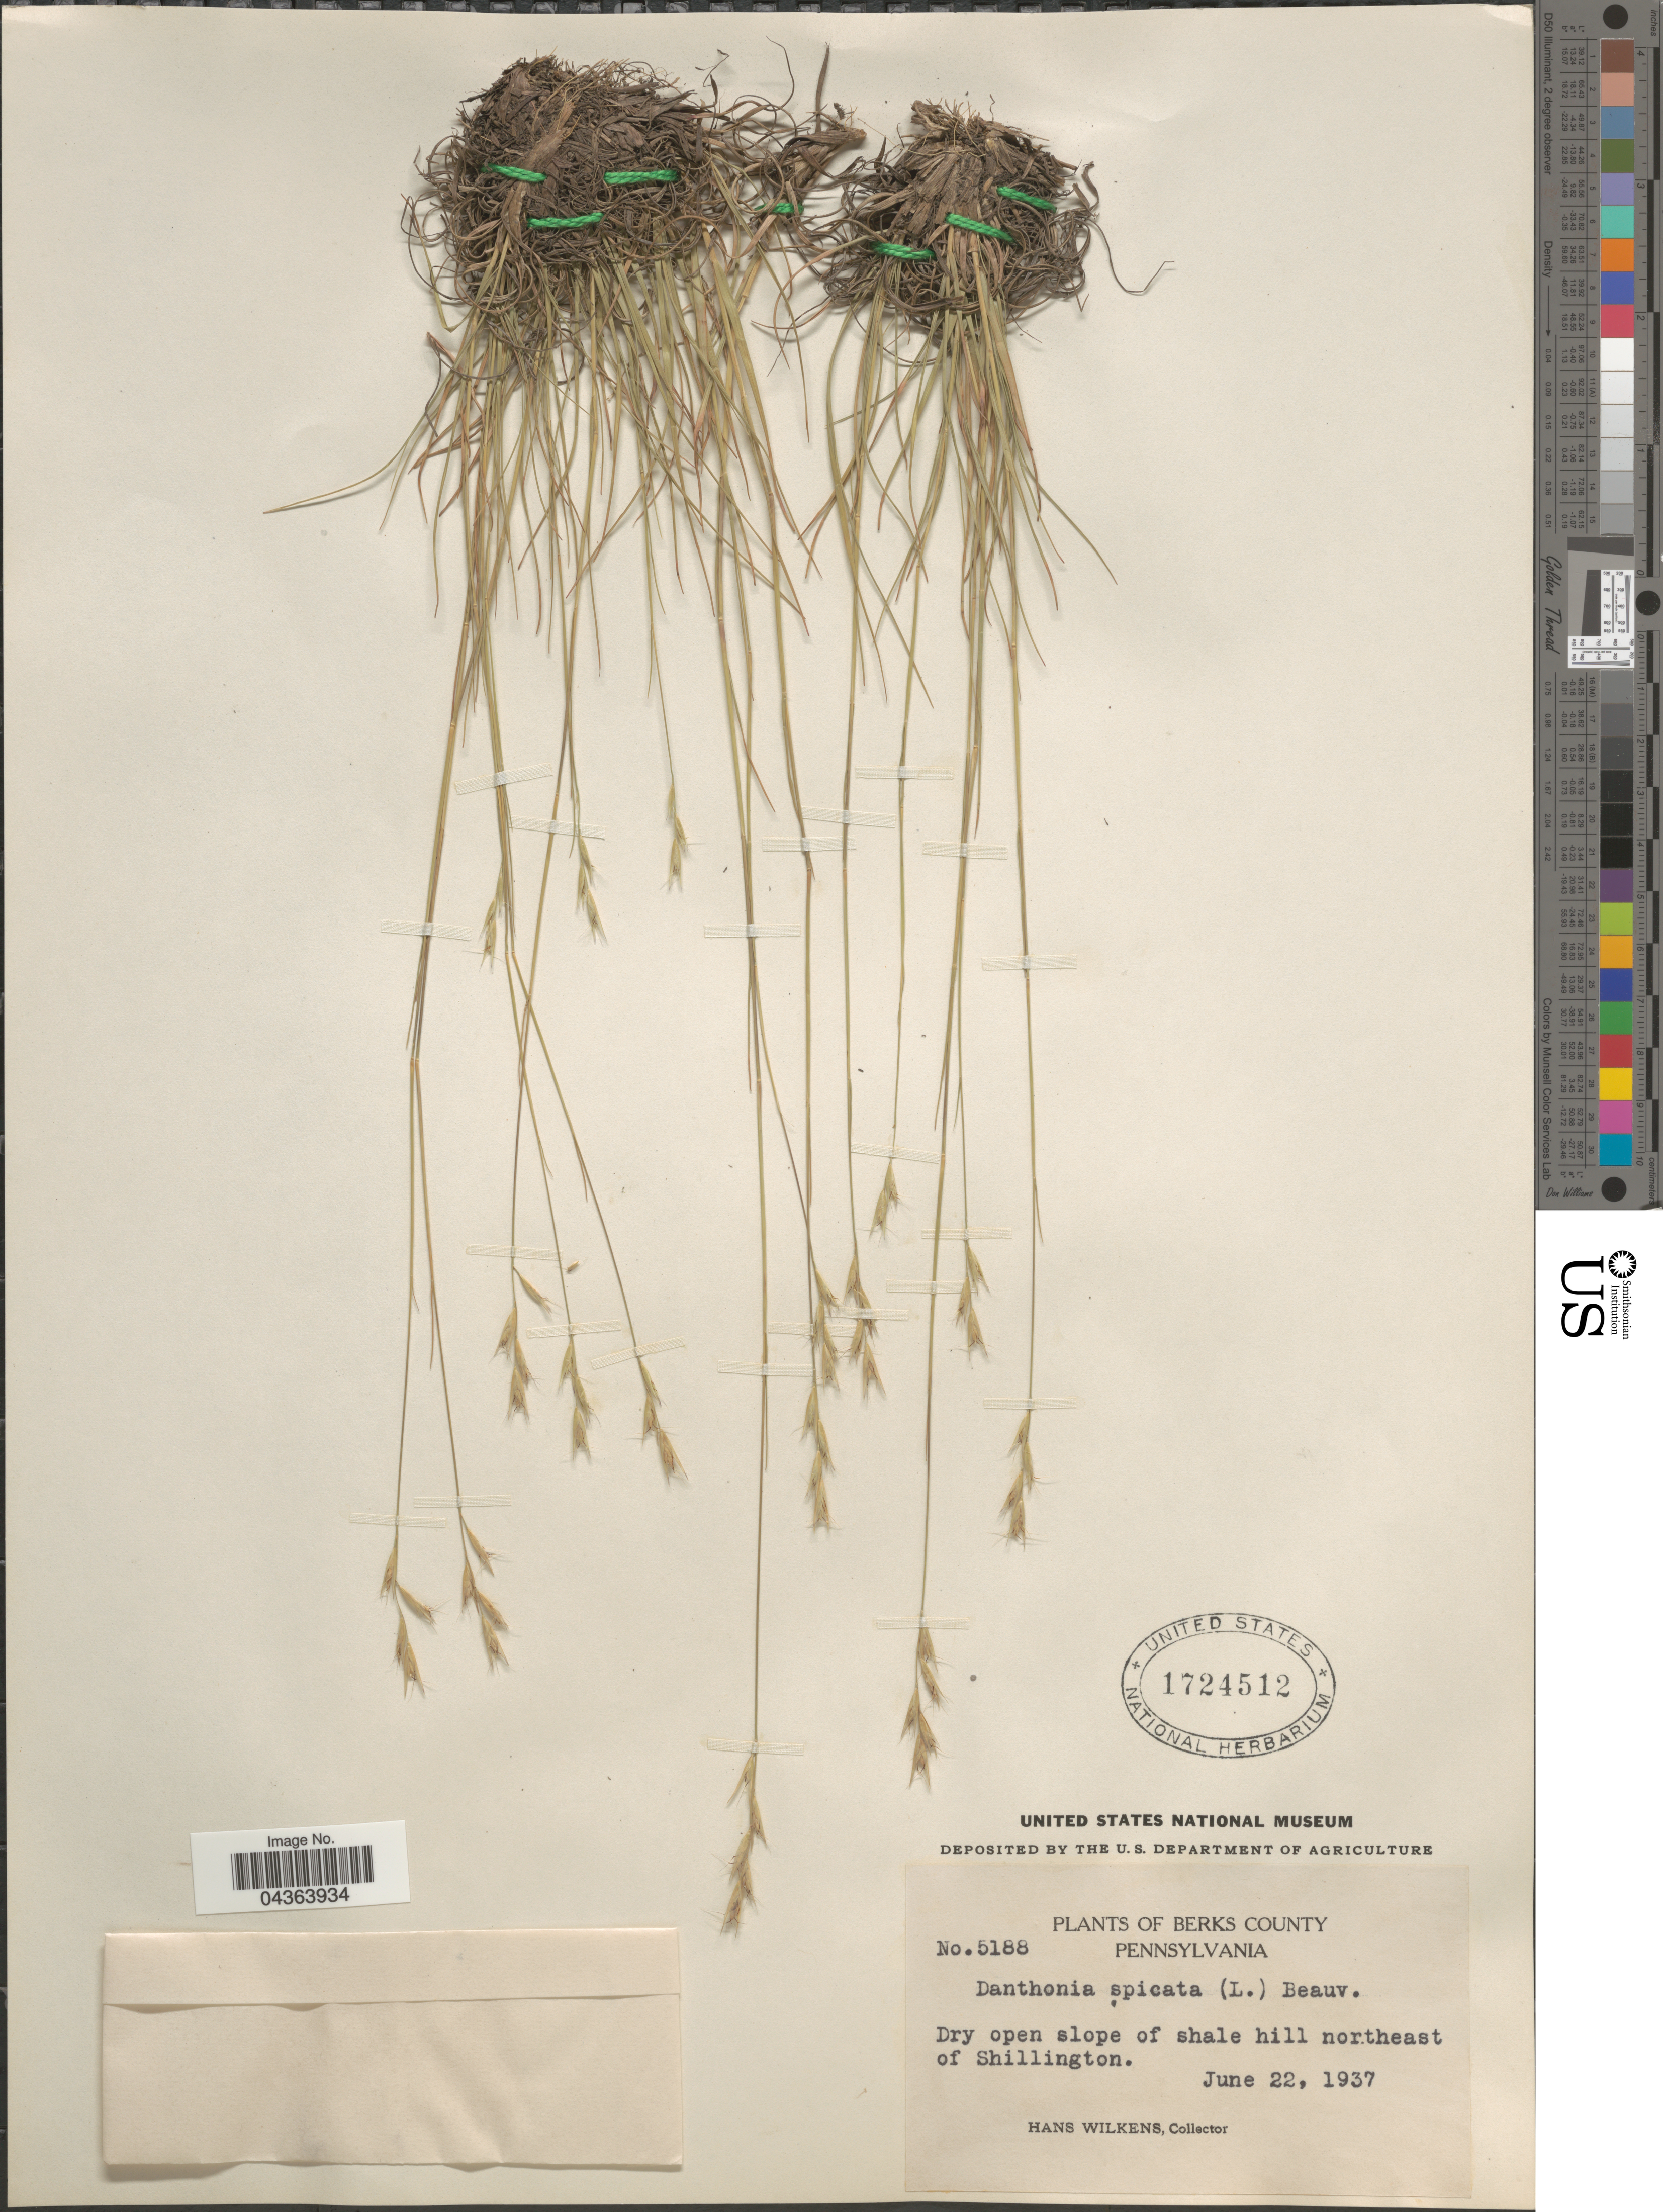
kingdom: Plantae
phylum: Tracheophyta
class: Liliopsida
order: Poales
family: Poaceae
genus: Danthonia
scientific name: Danthonia spicata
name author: (L.) P. Beauv. ex Roem. & Schult.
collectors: H. Wilkens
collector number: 5188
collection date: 1937-06-22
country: United States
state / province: Pennsylvania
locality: Berks County. Dry open slope of shale hill northeast of Shillington.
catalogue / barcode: US 1724512